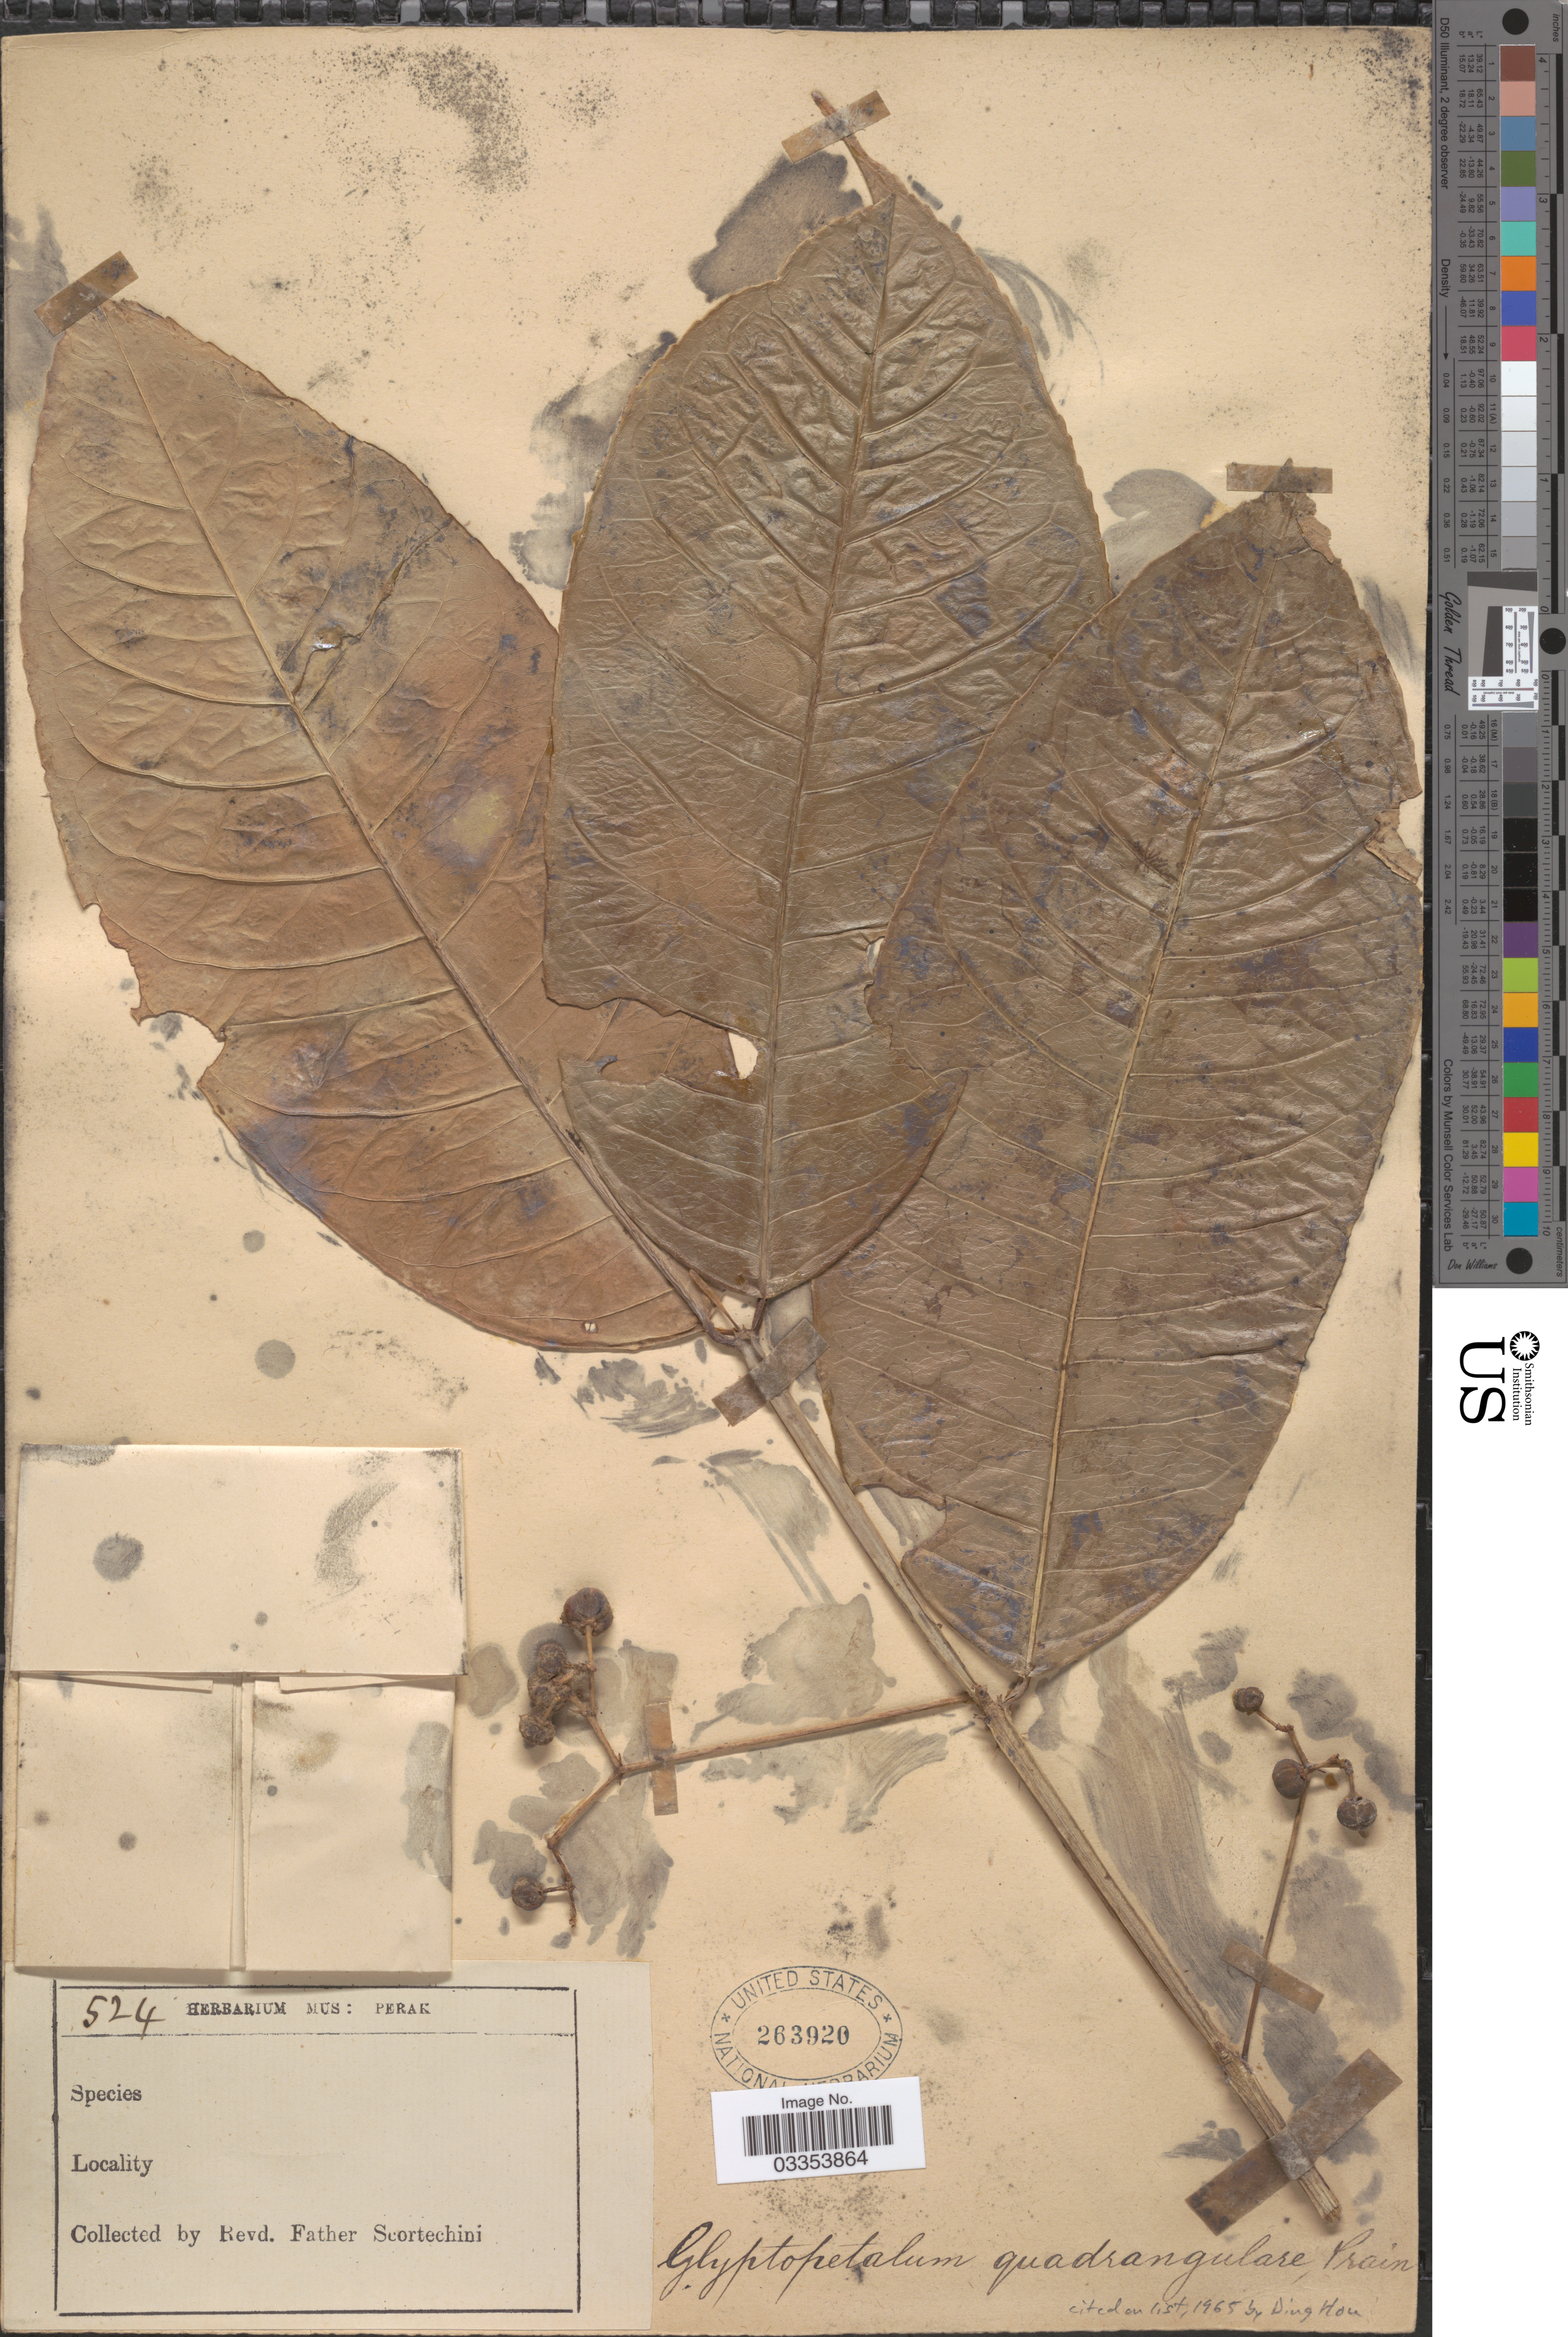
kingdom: Plantae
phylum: Tracheophyta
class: Magnoliopsida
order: Celastrales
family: Celastraceae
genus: Glyptopetalum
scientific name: Glyptopetalum quadrangulare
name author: Prain ex King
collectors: Fr. Scortechini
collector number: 524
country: Malaysia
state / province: Perak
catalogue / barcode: US 263920